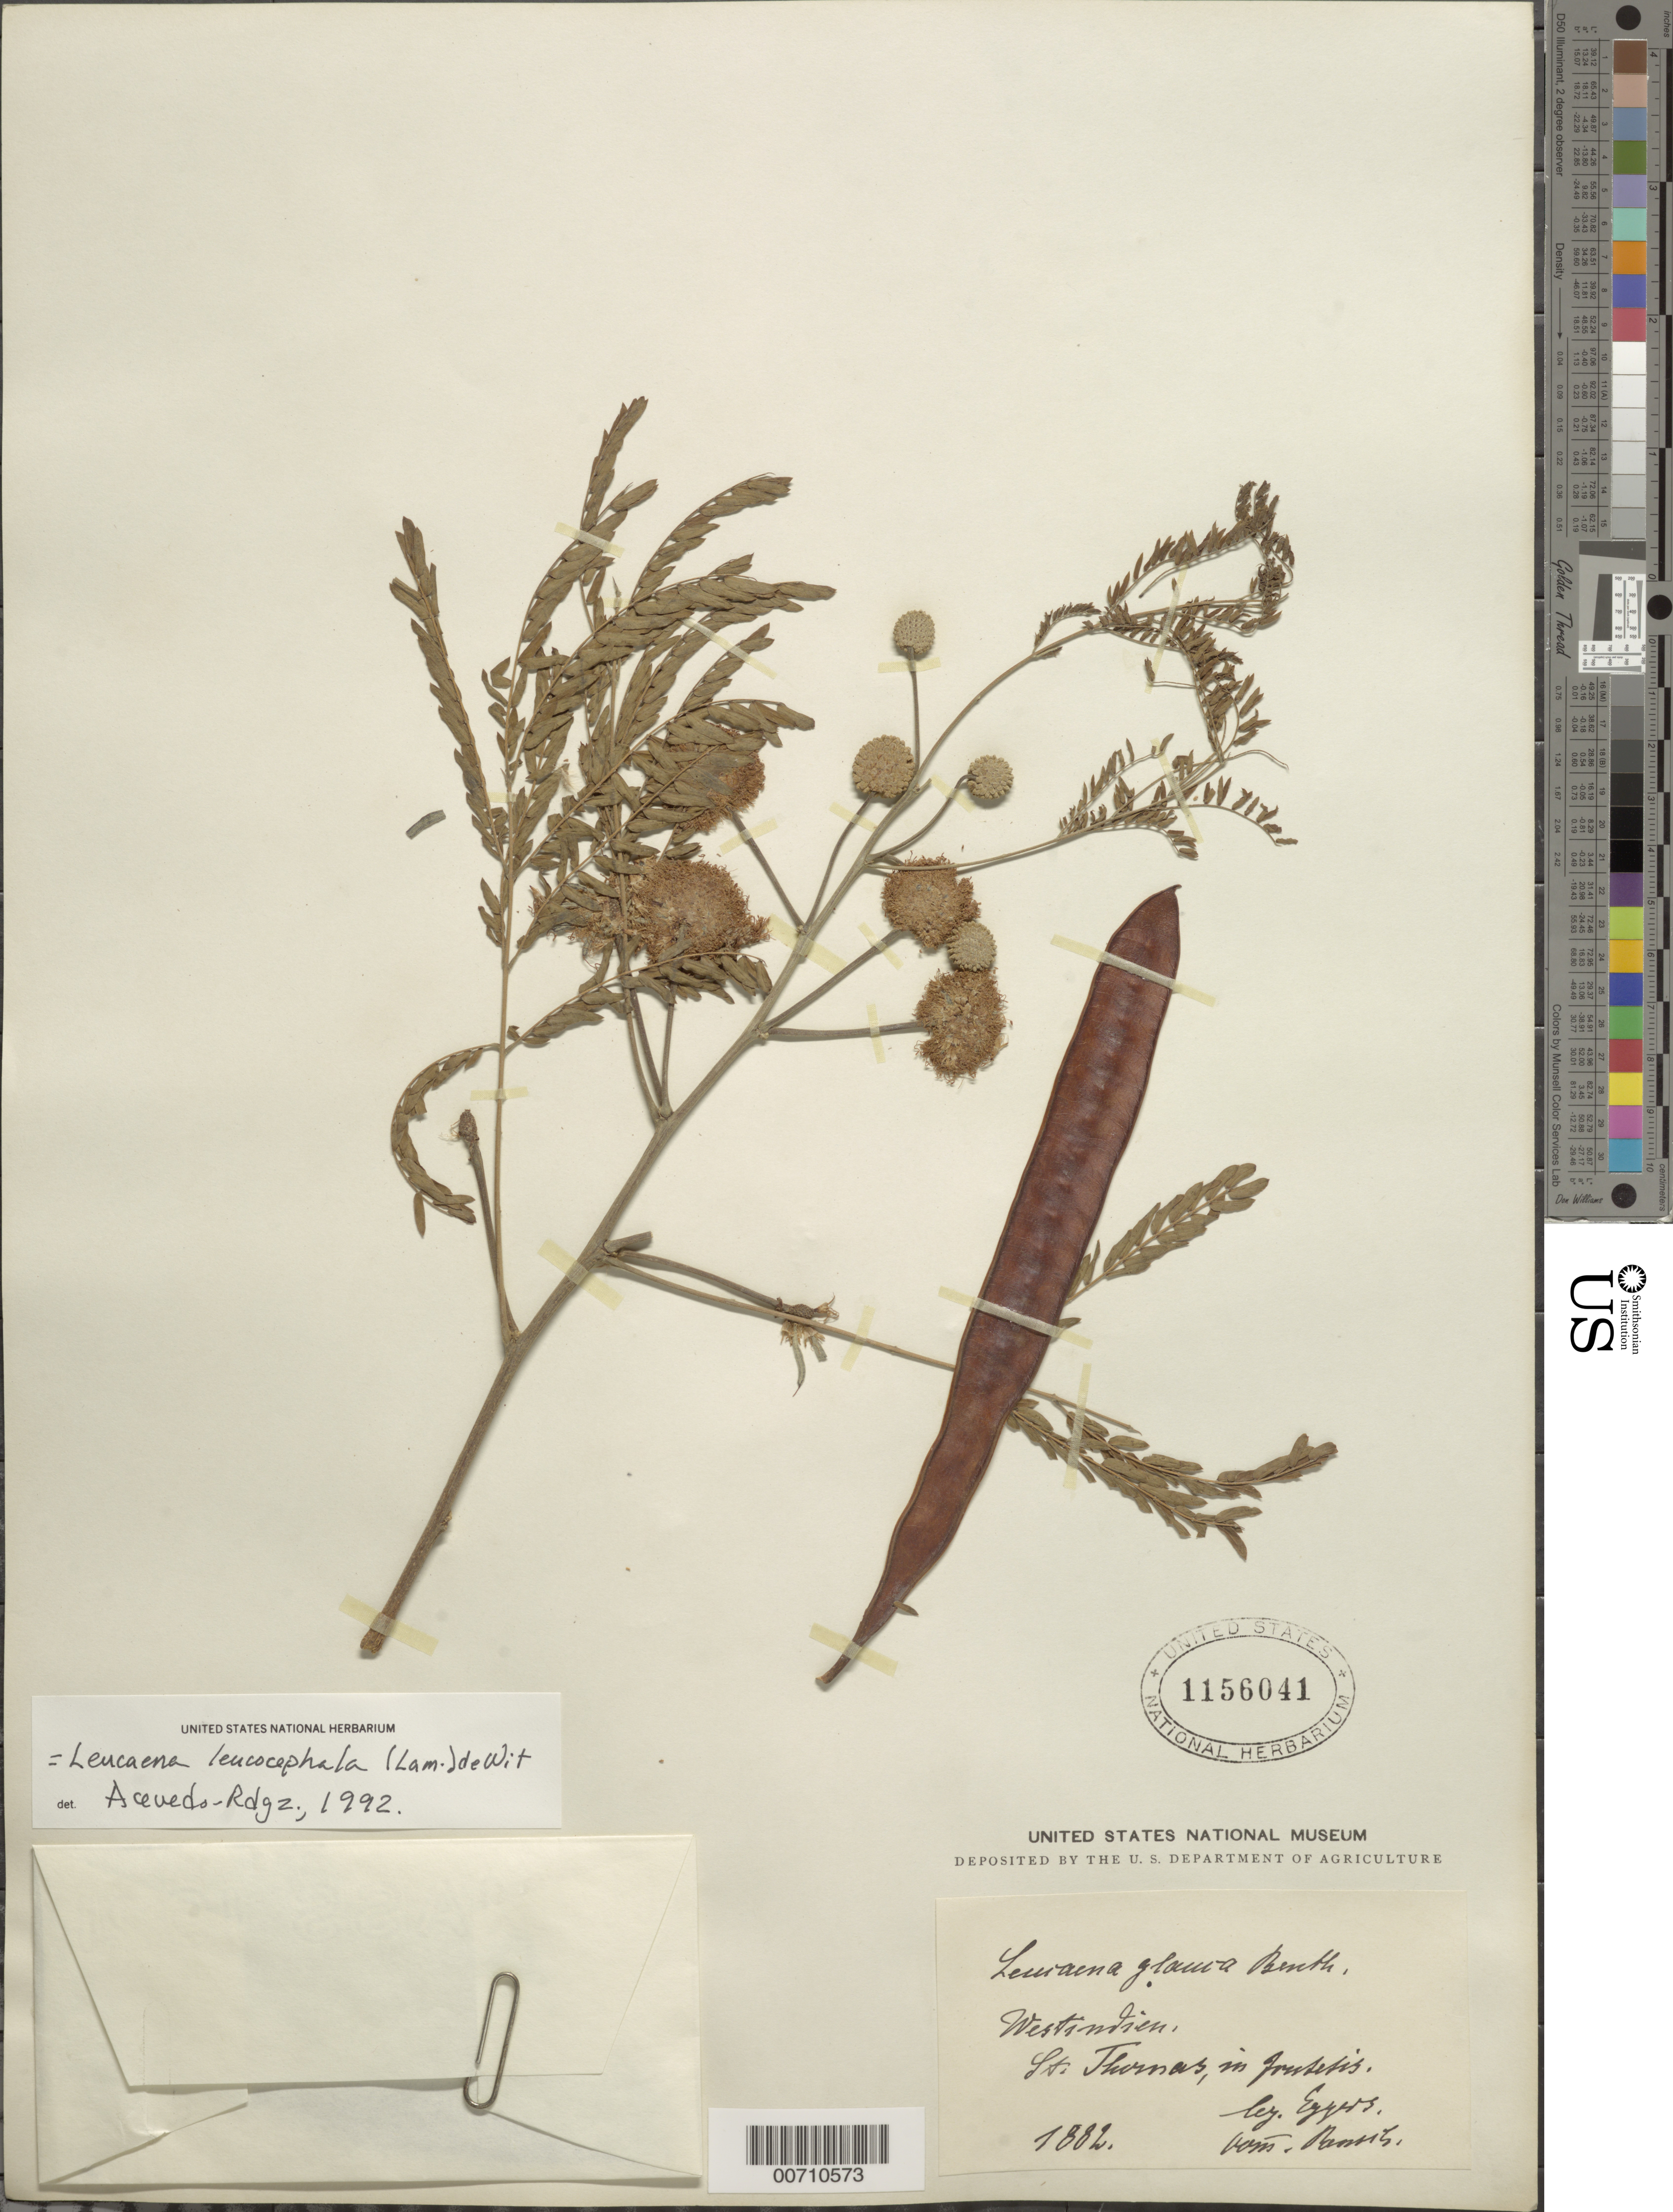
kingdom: Plantae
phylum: Tracheophyta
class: Magnoliopsida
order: Fabales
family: Fabaceae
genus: Leucaena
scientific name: Leucaena leucocephala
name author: (Lam.) de Wit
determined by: Acevedo-Rodríguez, P., (BOT), Smithsonian Institution - National Museum of Natural History (UNITED STATES)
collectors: H. F. A. von Eggers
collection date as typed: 1882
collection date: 1882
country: U.S. Virgin Islands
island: St. Thomas Island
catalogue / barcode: US 1156041